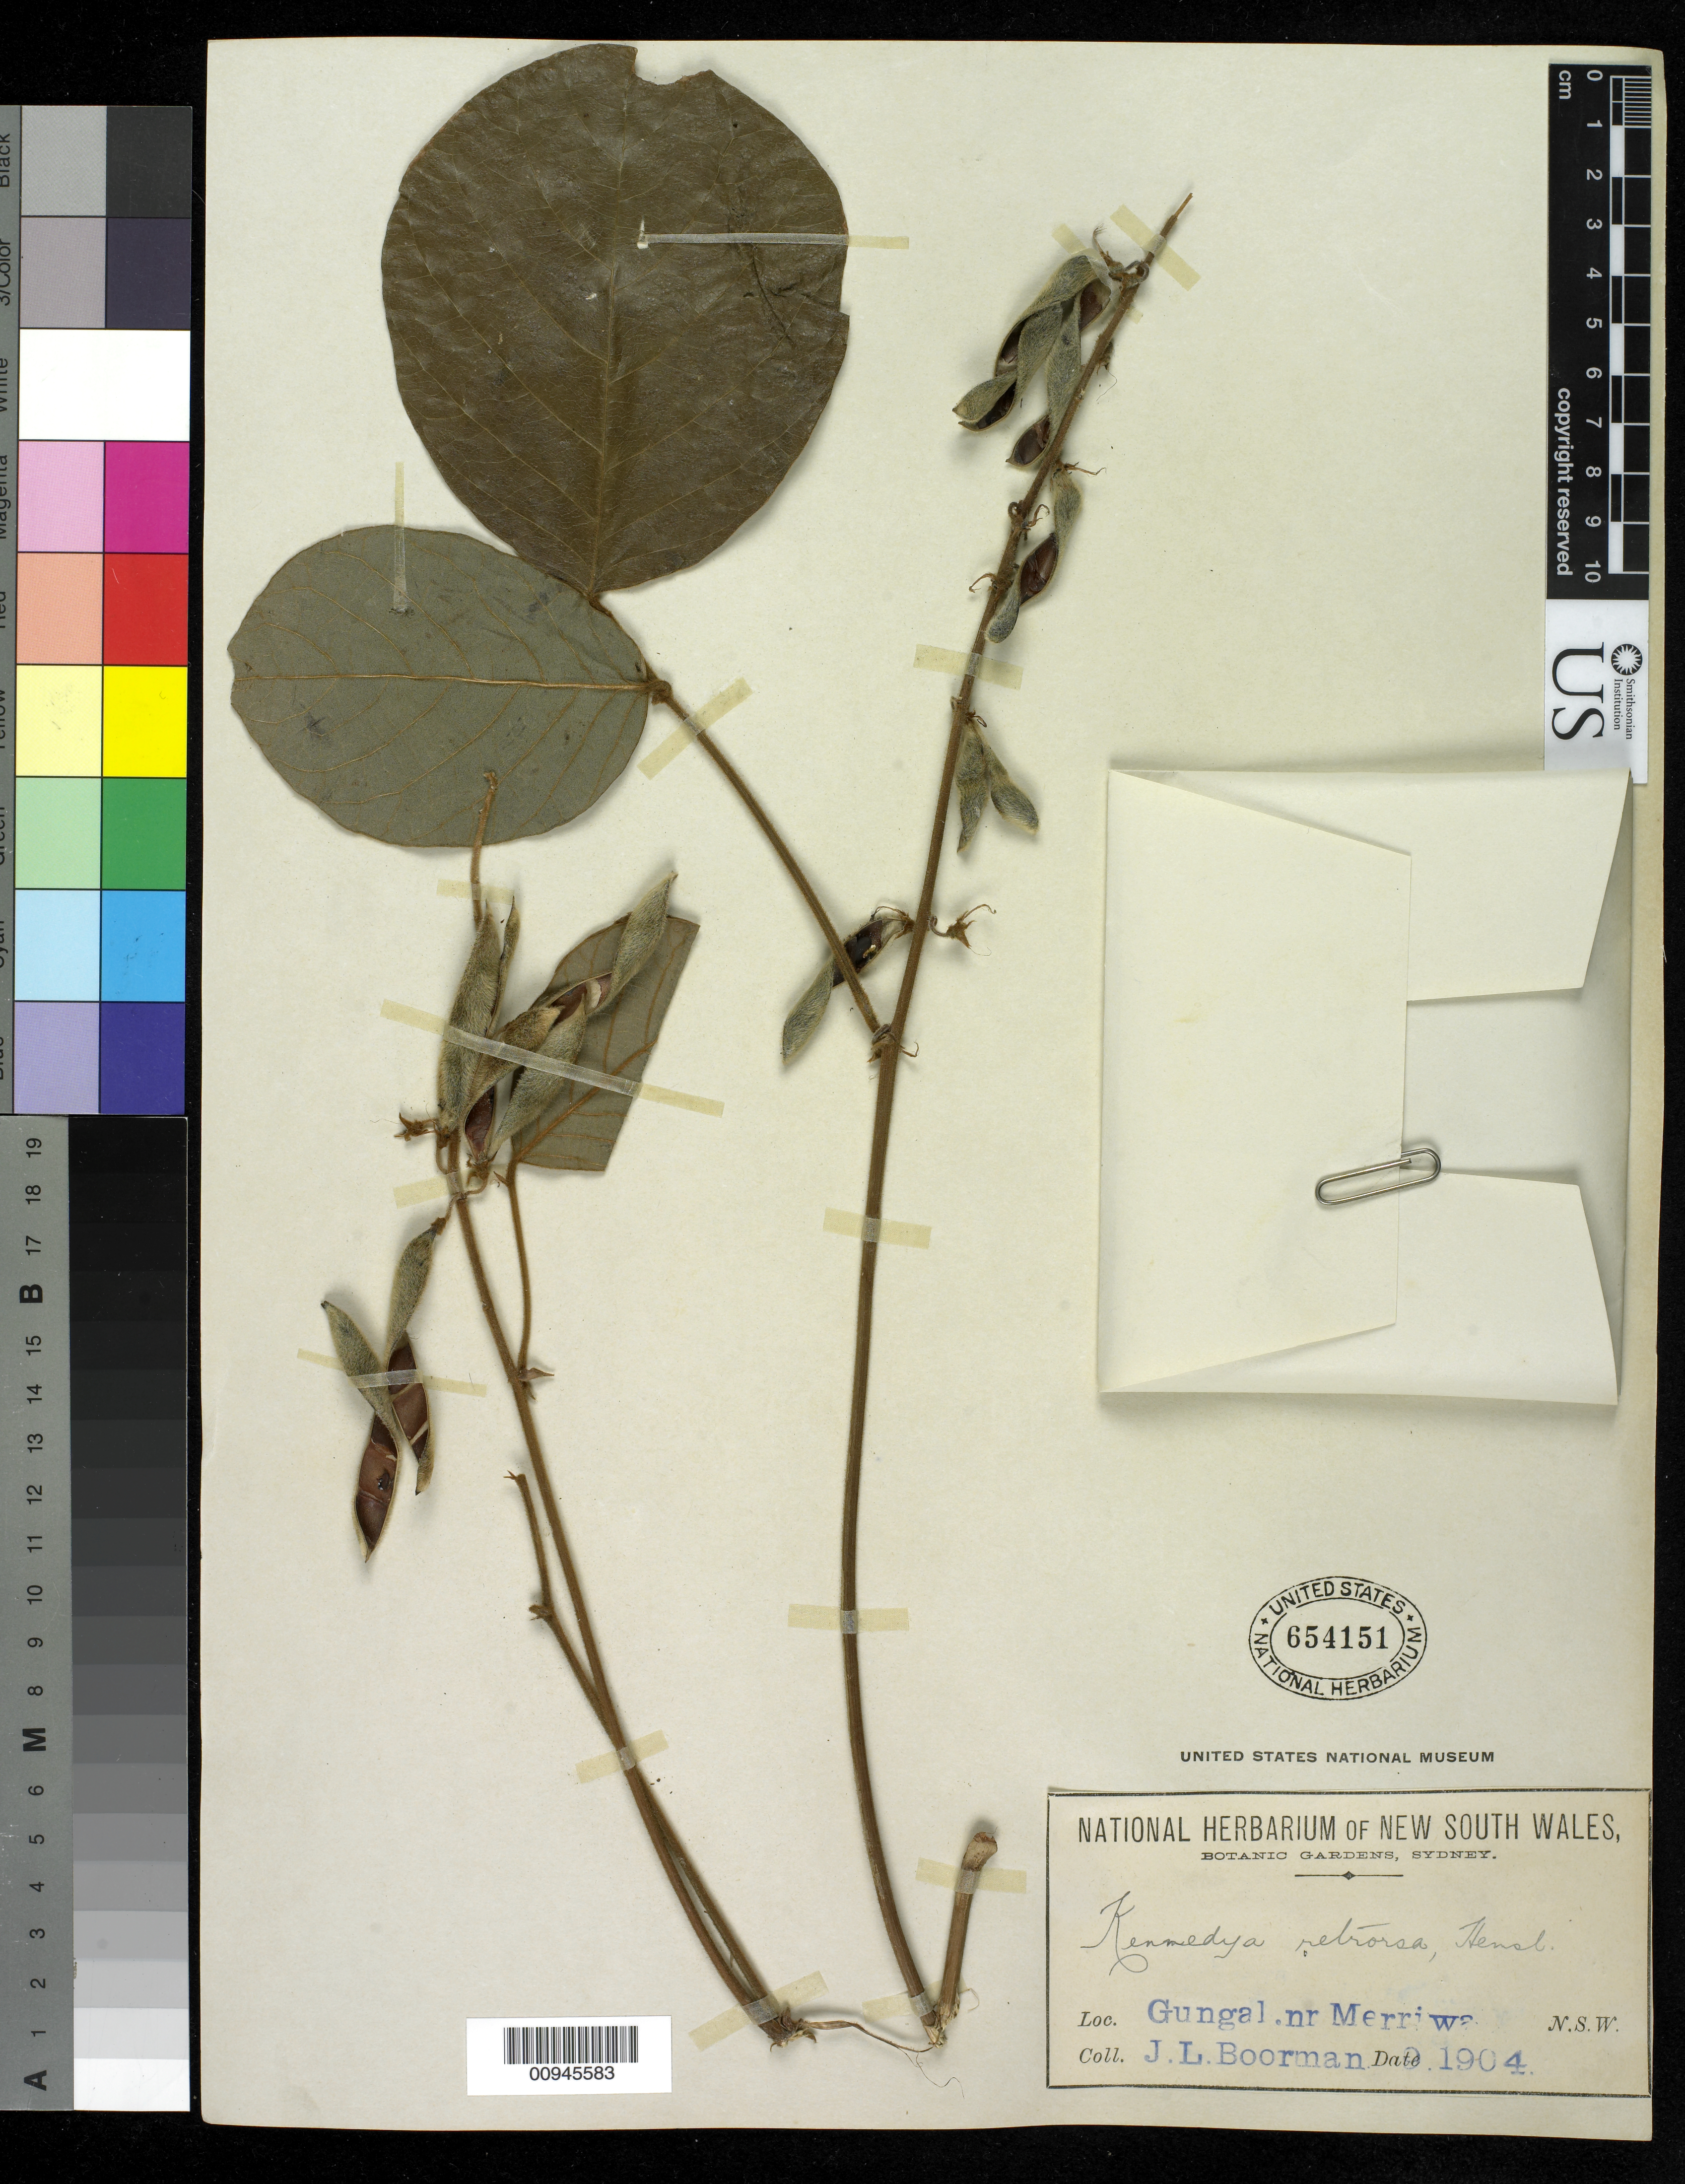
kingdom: Plantae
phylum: Tracheophyta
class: Magnoliopsida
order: Fabales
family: Fabaceae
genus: Kennedia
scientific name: Kennedia retrosa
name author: Hemsl.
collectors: J. Boorman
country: Australia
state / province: New South Wales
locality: Gungal near Merriwa.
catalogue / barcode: US 654151